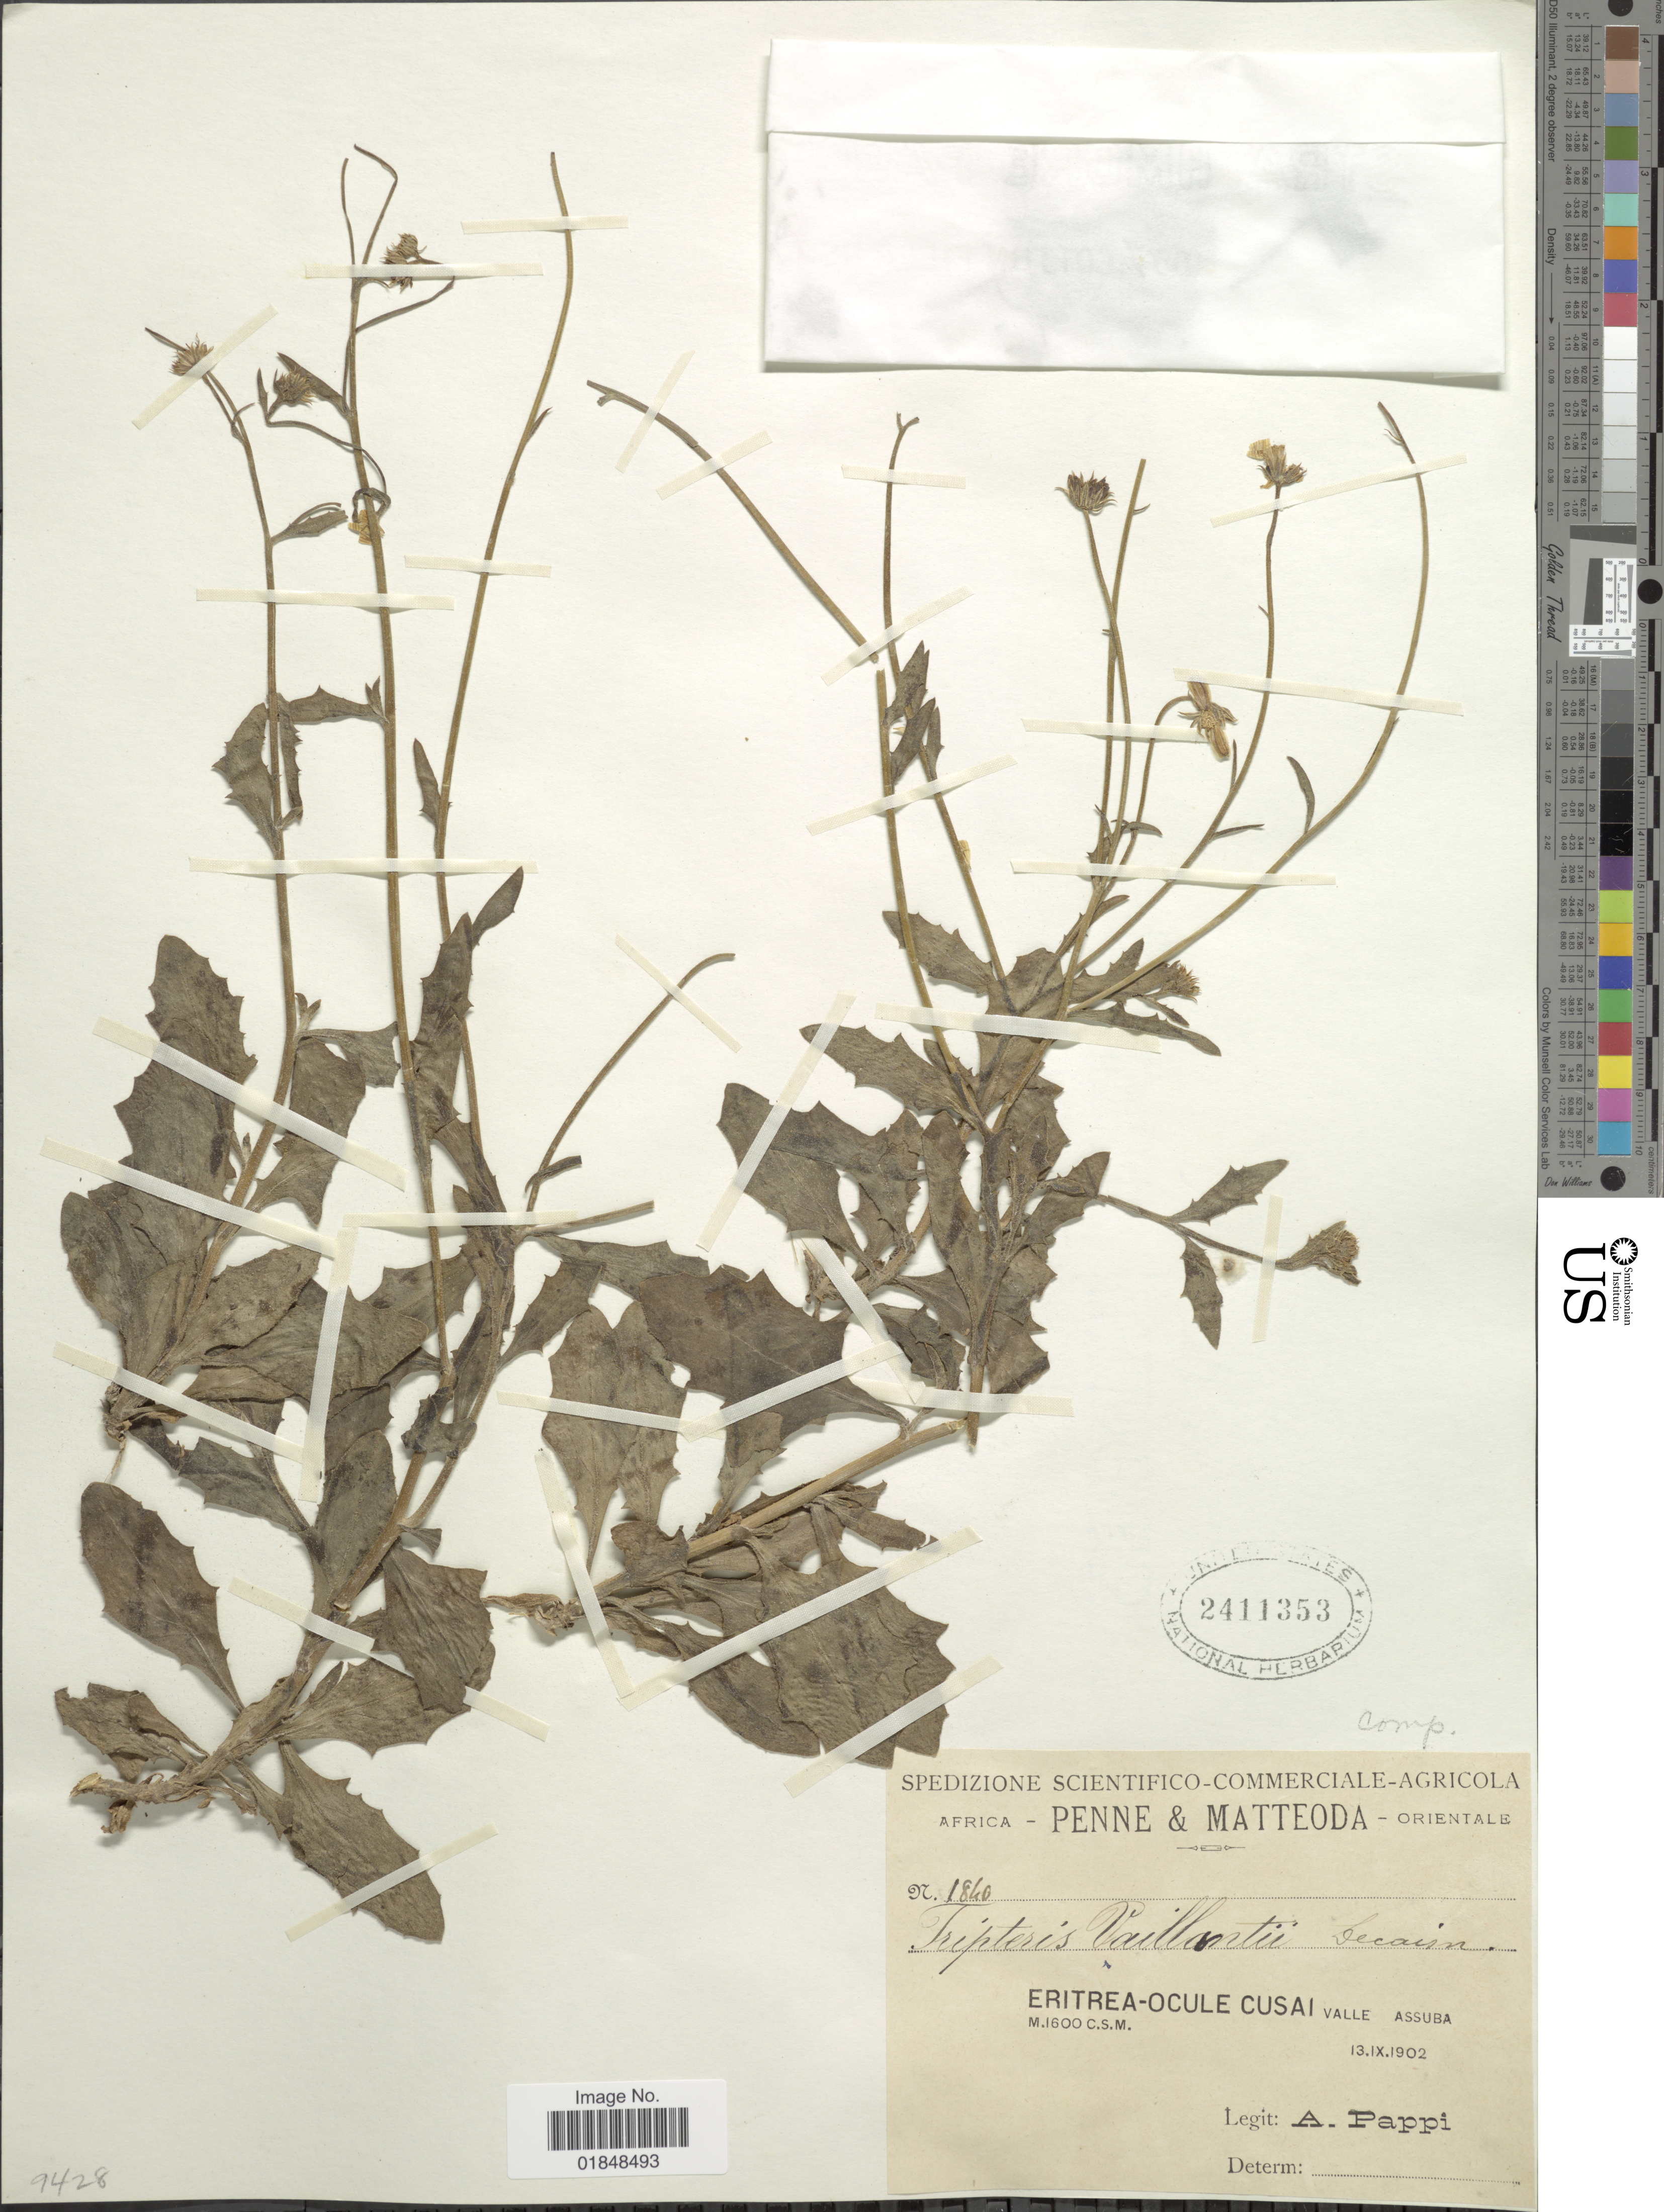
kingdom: Plantae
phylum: Tracheophyta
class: Magnoliopsida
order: Asterales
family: Asteraceae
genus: Tripteris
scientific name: Tripteris vaillantii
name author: Decne.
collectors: A. Pappi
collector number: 1840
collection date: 1902-09-13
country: Eritrea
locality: Ocule Cusai Valle Assuba. Penne & Matteoda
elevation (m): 1600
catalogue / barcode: US 2411353